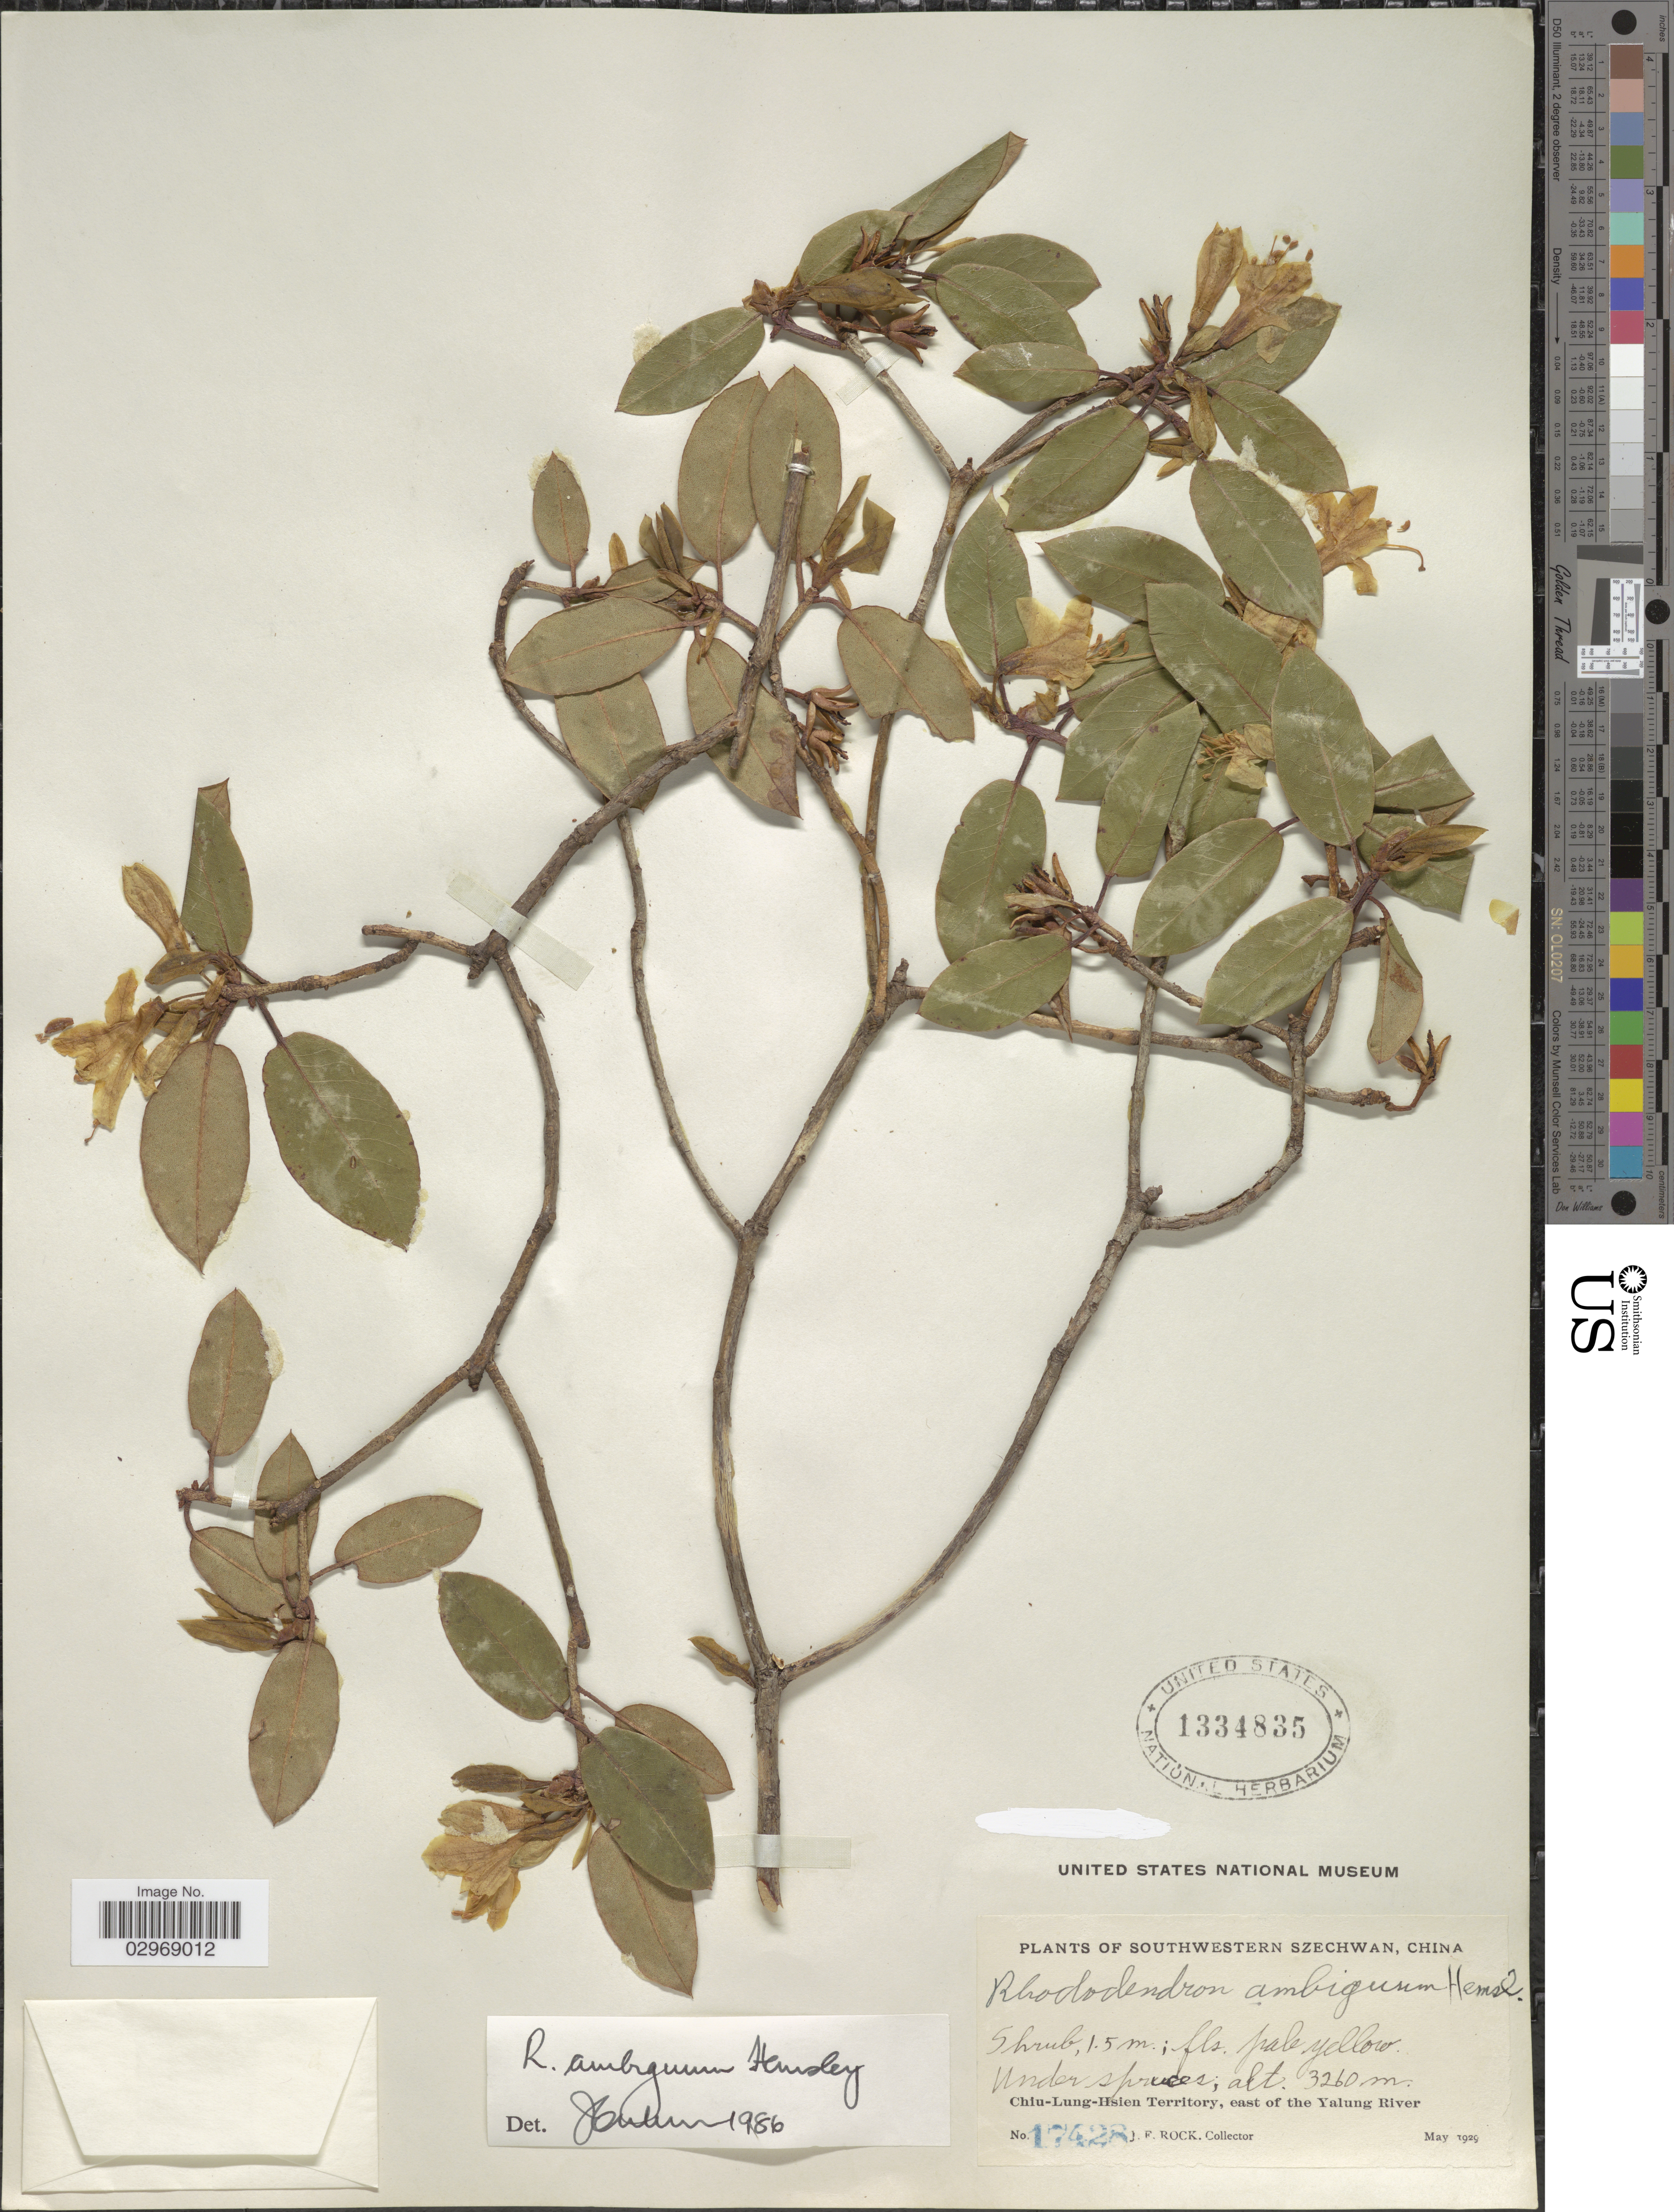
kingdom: Plantae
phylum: Tracheophyta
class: Magnoliopsida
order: Ericales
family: Ericaceae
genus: Rhododendron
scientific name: Rhododendron ambiguum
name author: Hemsl.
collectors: J. Rock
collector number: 17428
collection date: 1929-05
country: China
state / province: Sichuan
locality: Southwestern Szechwan. Chiu-Lung-Hsien Territory, east of the Yalung River.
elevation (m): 3260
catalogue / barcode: US 1334835